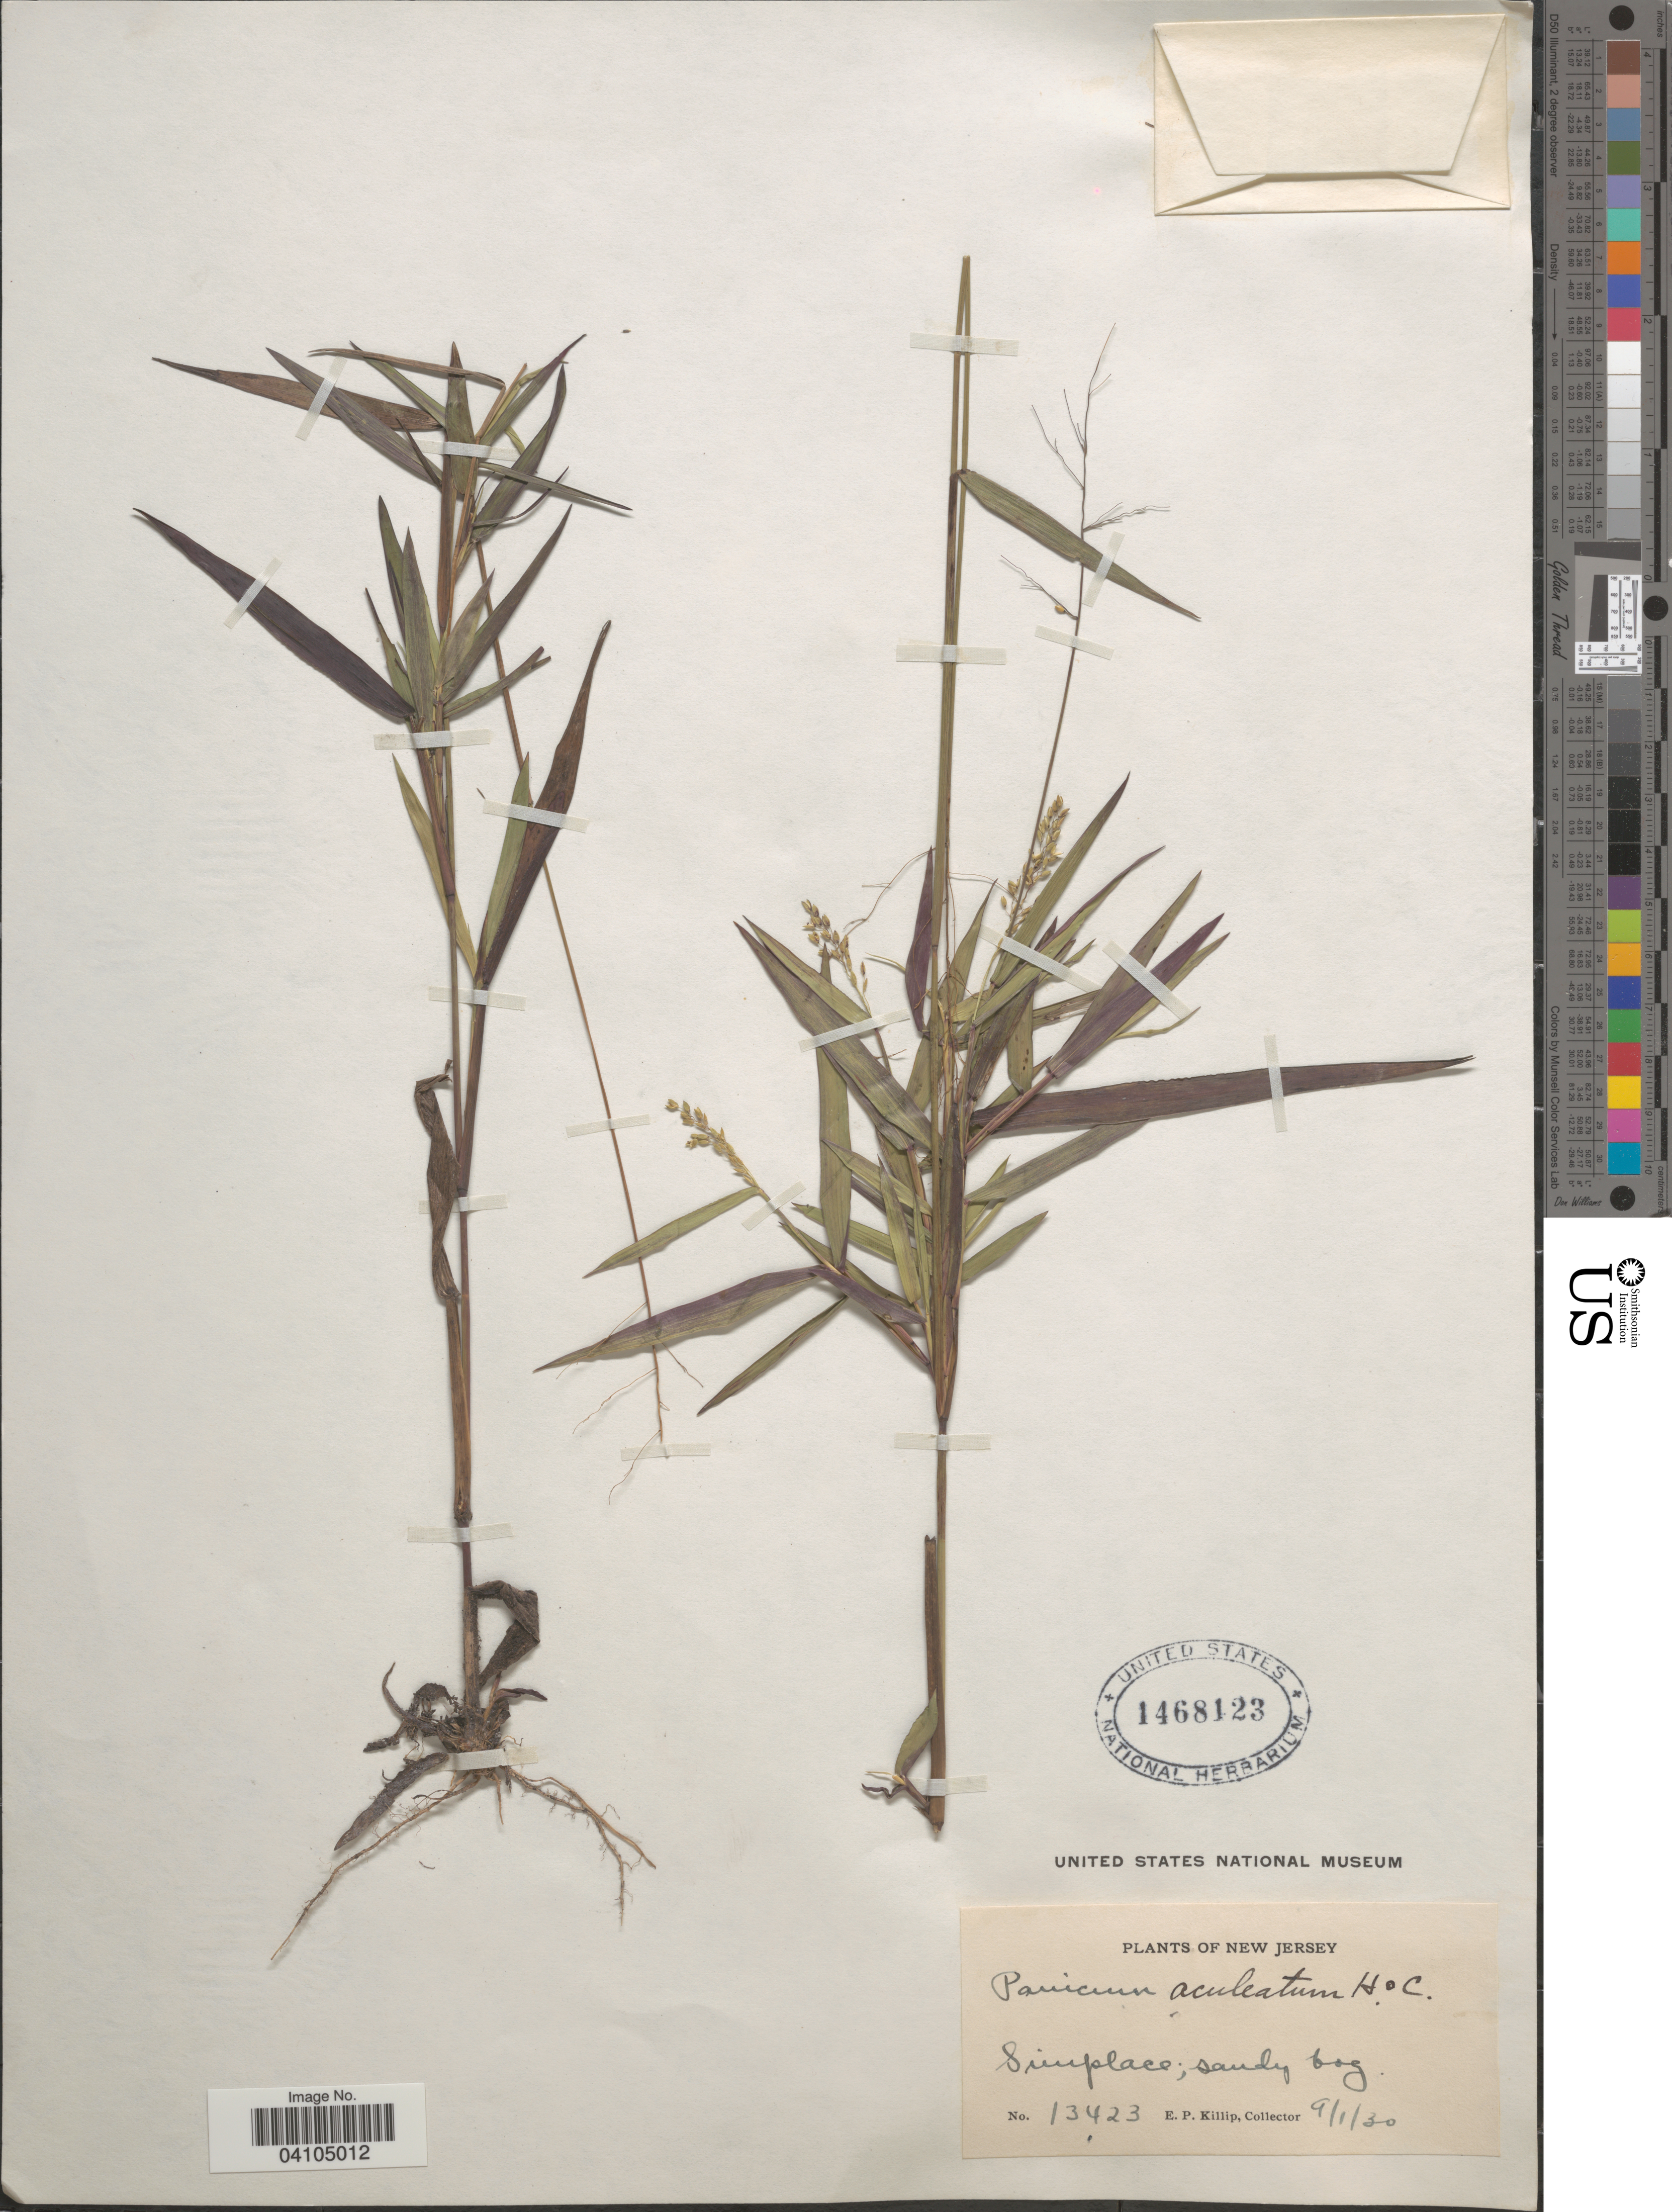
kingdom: Plantae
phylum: Tracheophyta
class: Liliopsida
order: Poales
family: Poaceae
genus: Dichanthelium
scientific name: Dichanthelium scabriusculum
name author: (Elliott) Gould & C.A. Clark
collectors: E. P. Killip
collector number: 13423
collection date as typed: Transcribed d/m/y: 1/9/30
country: United States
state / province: New Jersey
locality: Simplace.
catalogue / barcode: US 1468123